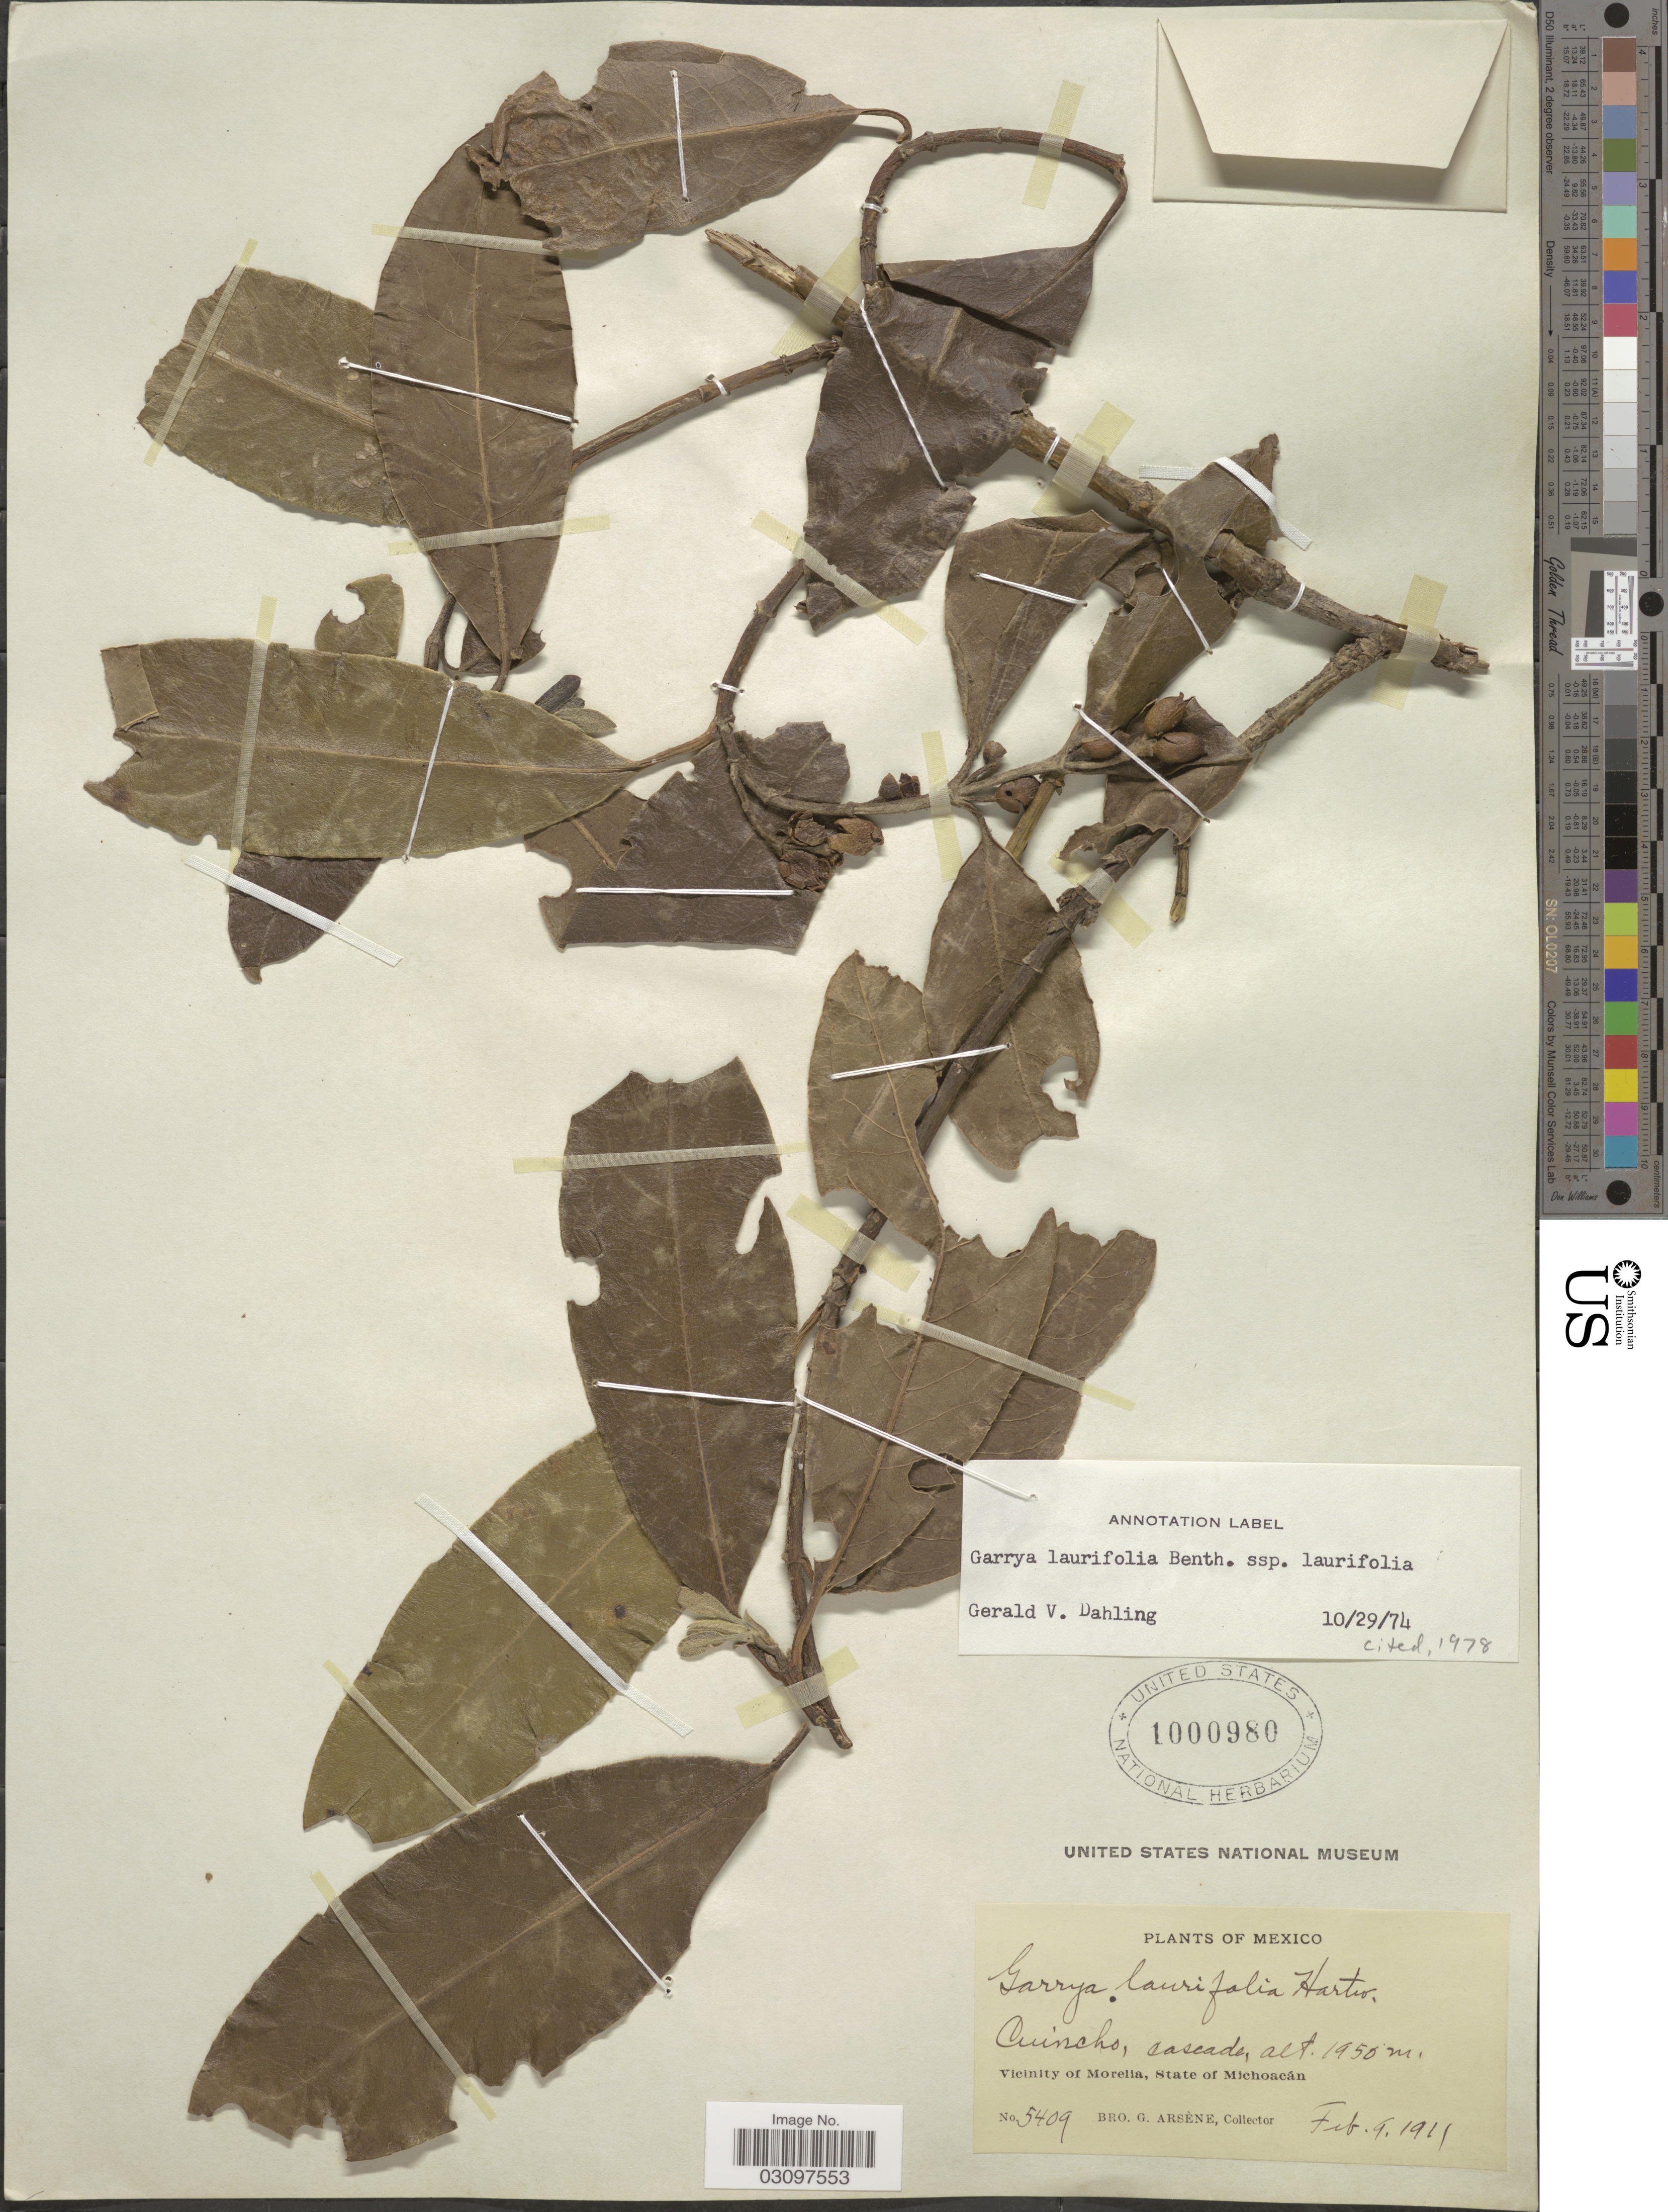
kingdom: Plantae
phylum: Tracheophyta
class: Magnoliopsida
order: Garryales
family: Garryaceae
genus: Garrya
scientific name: Garrya laurifolia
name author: Hartw. ex Benth.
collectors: Bro. G. Arsène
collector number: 5409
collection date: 1911-02-09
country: Mexico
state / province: Michoacán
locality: Cuinho, cascade. Vicinity of Morelia.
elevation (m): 1950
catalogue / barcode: US 1000980